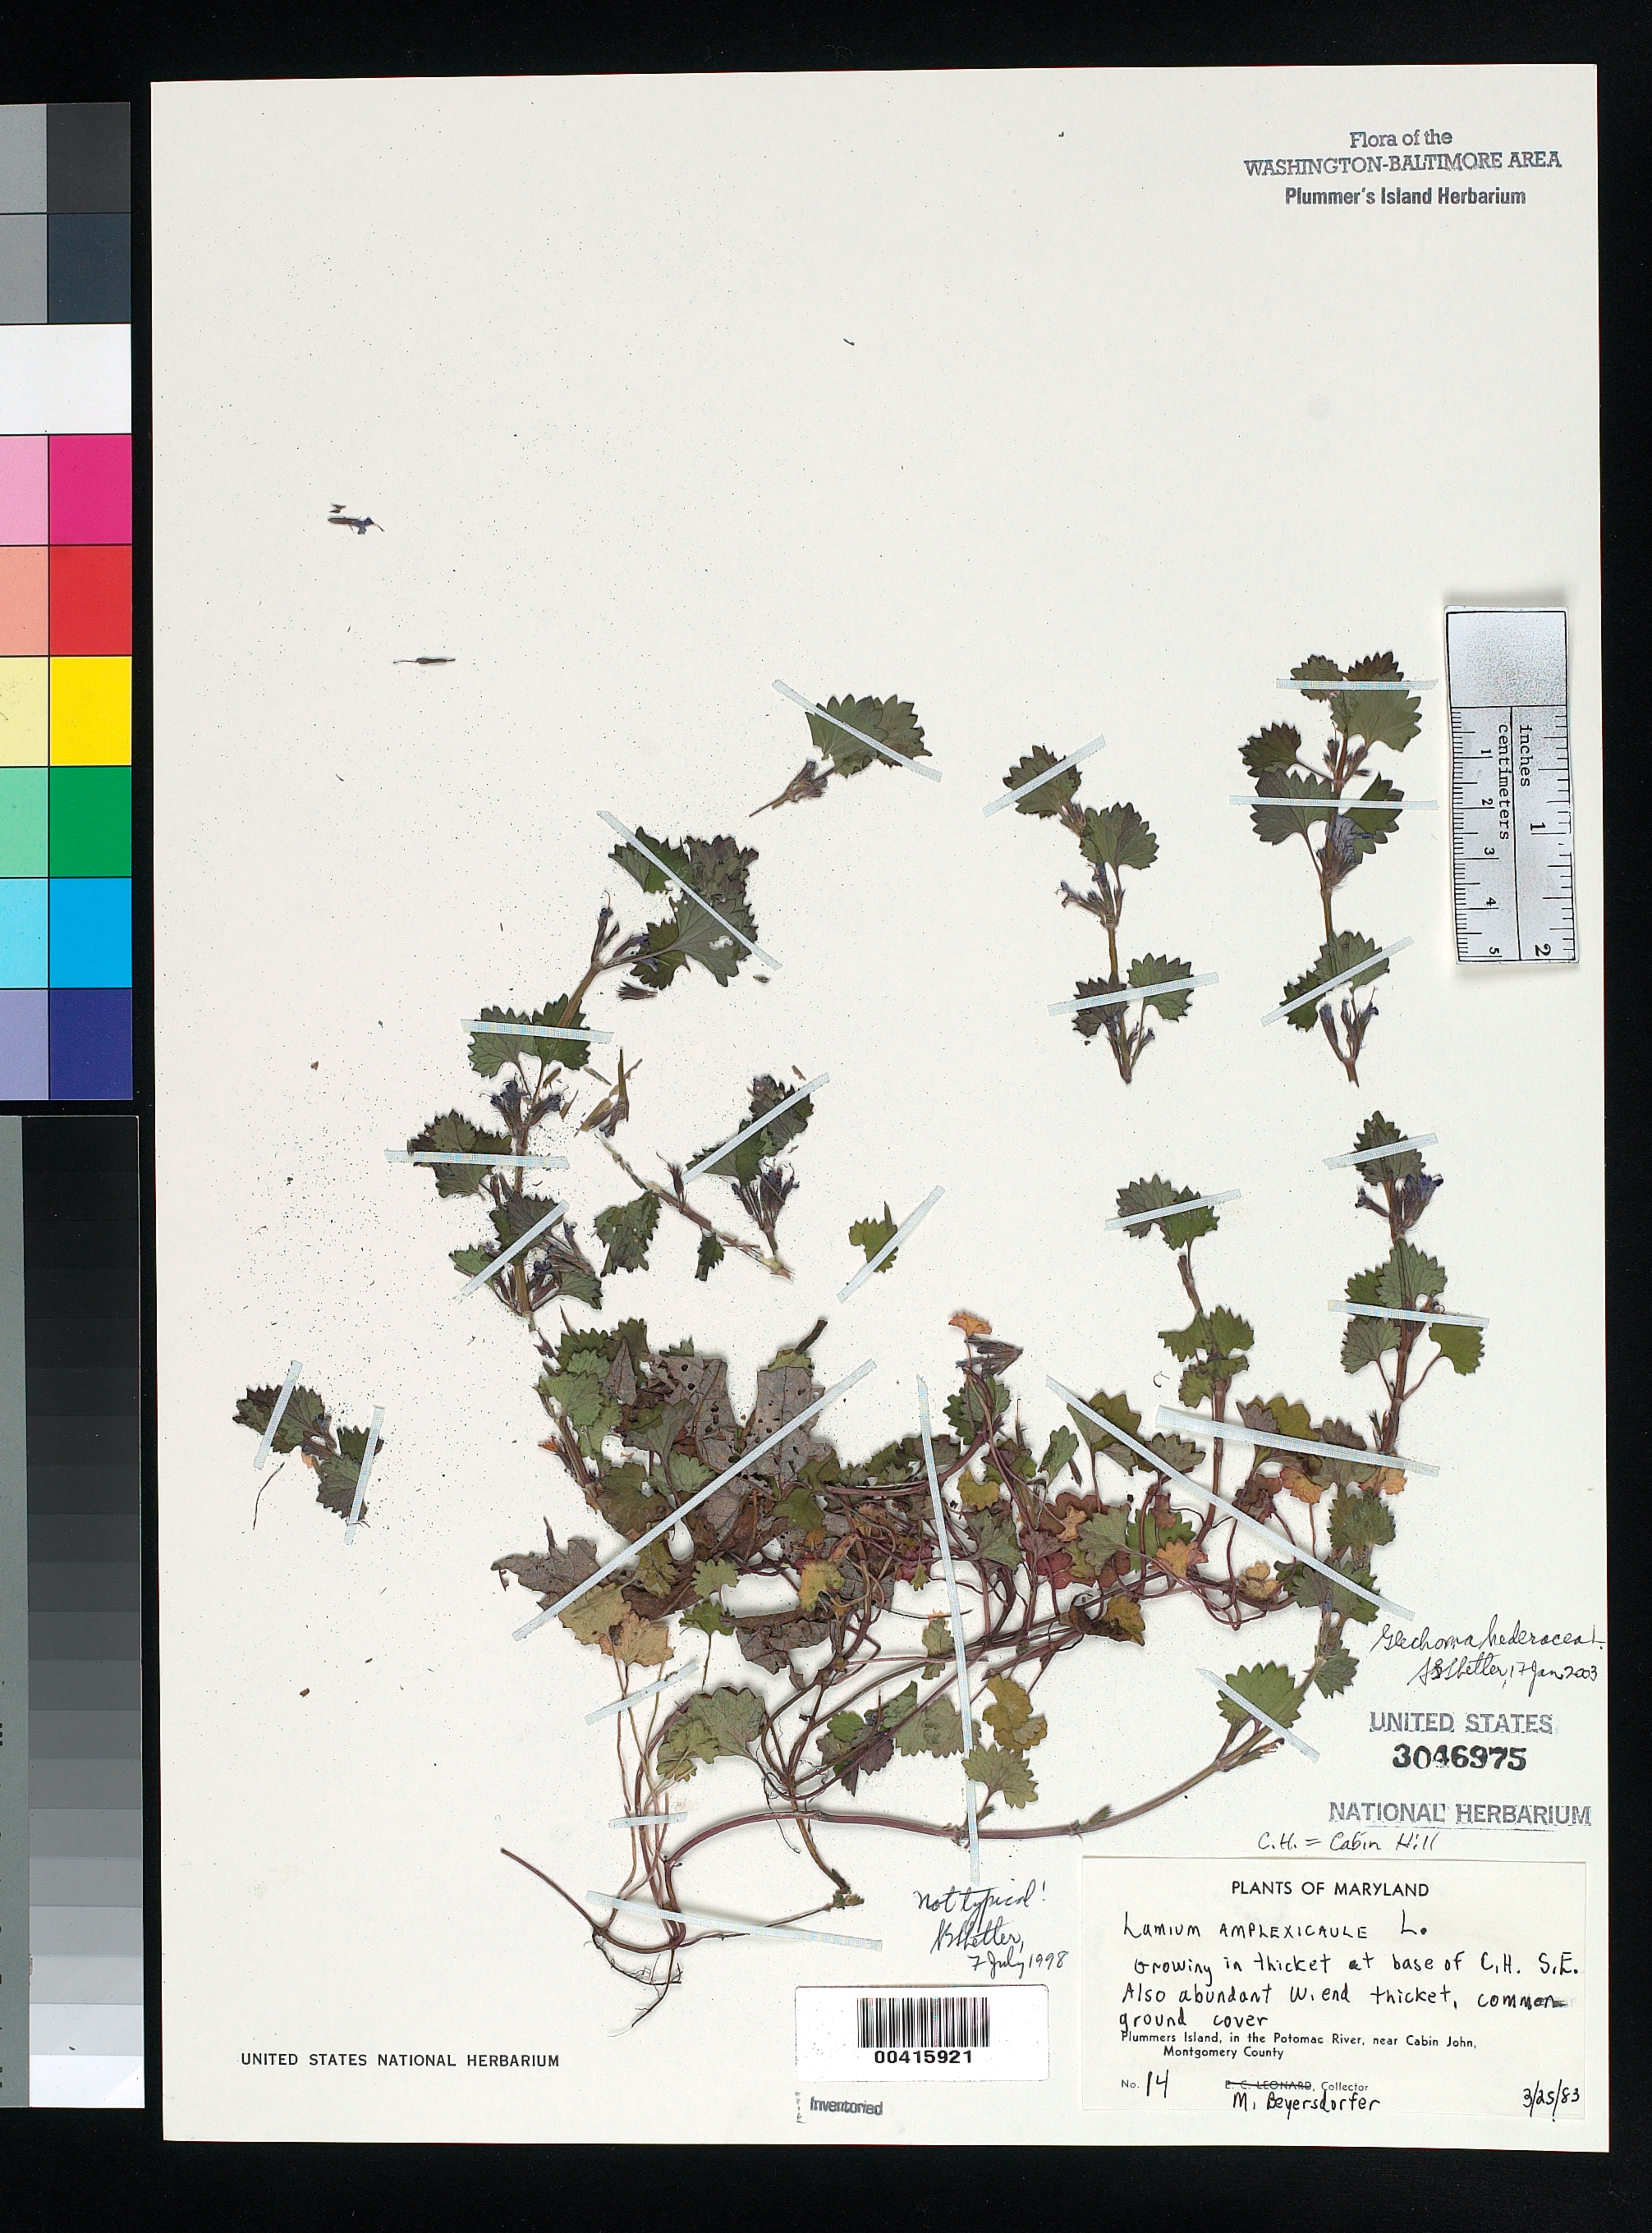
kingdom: Plantae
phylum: Tracheophyta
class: Magnoliopsida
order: Lamiales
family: Lamiaceae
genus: Glechoma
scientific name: Glechoma hederacea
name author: L.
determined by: Shetler, Stanwyn G., (US), NMNH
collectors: M. Beyersdorfer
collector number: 14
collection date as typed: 25 Mar 1983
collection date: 1983-03-25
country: United States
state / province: Maryland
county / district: Montgomery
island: Plummers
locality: Plummer's Island; at base of Cabin Hill S.E. C. & O. Canal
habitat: Thicket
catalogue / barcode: US 3046975